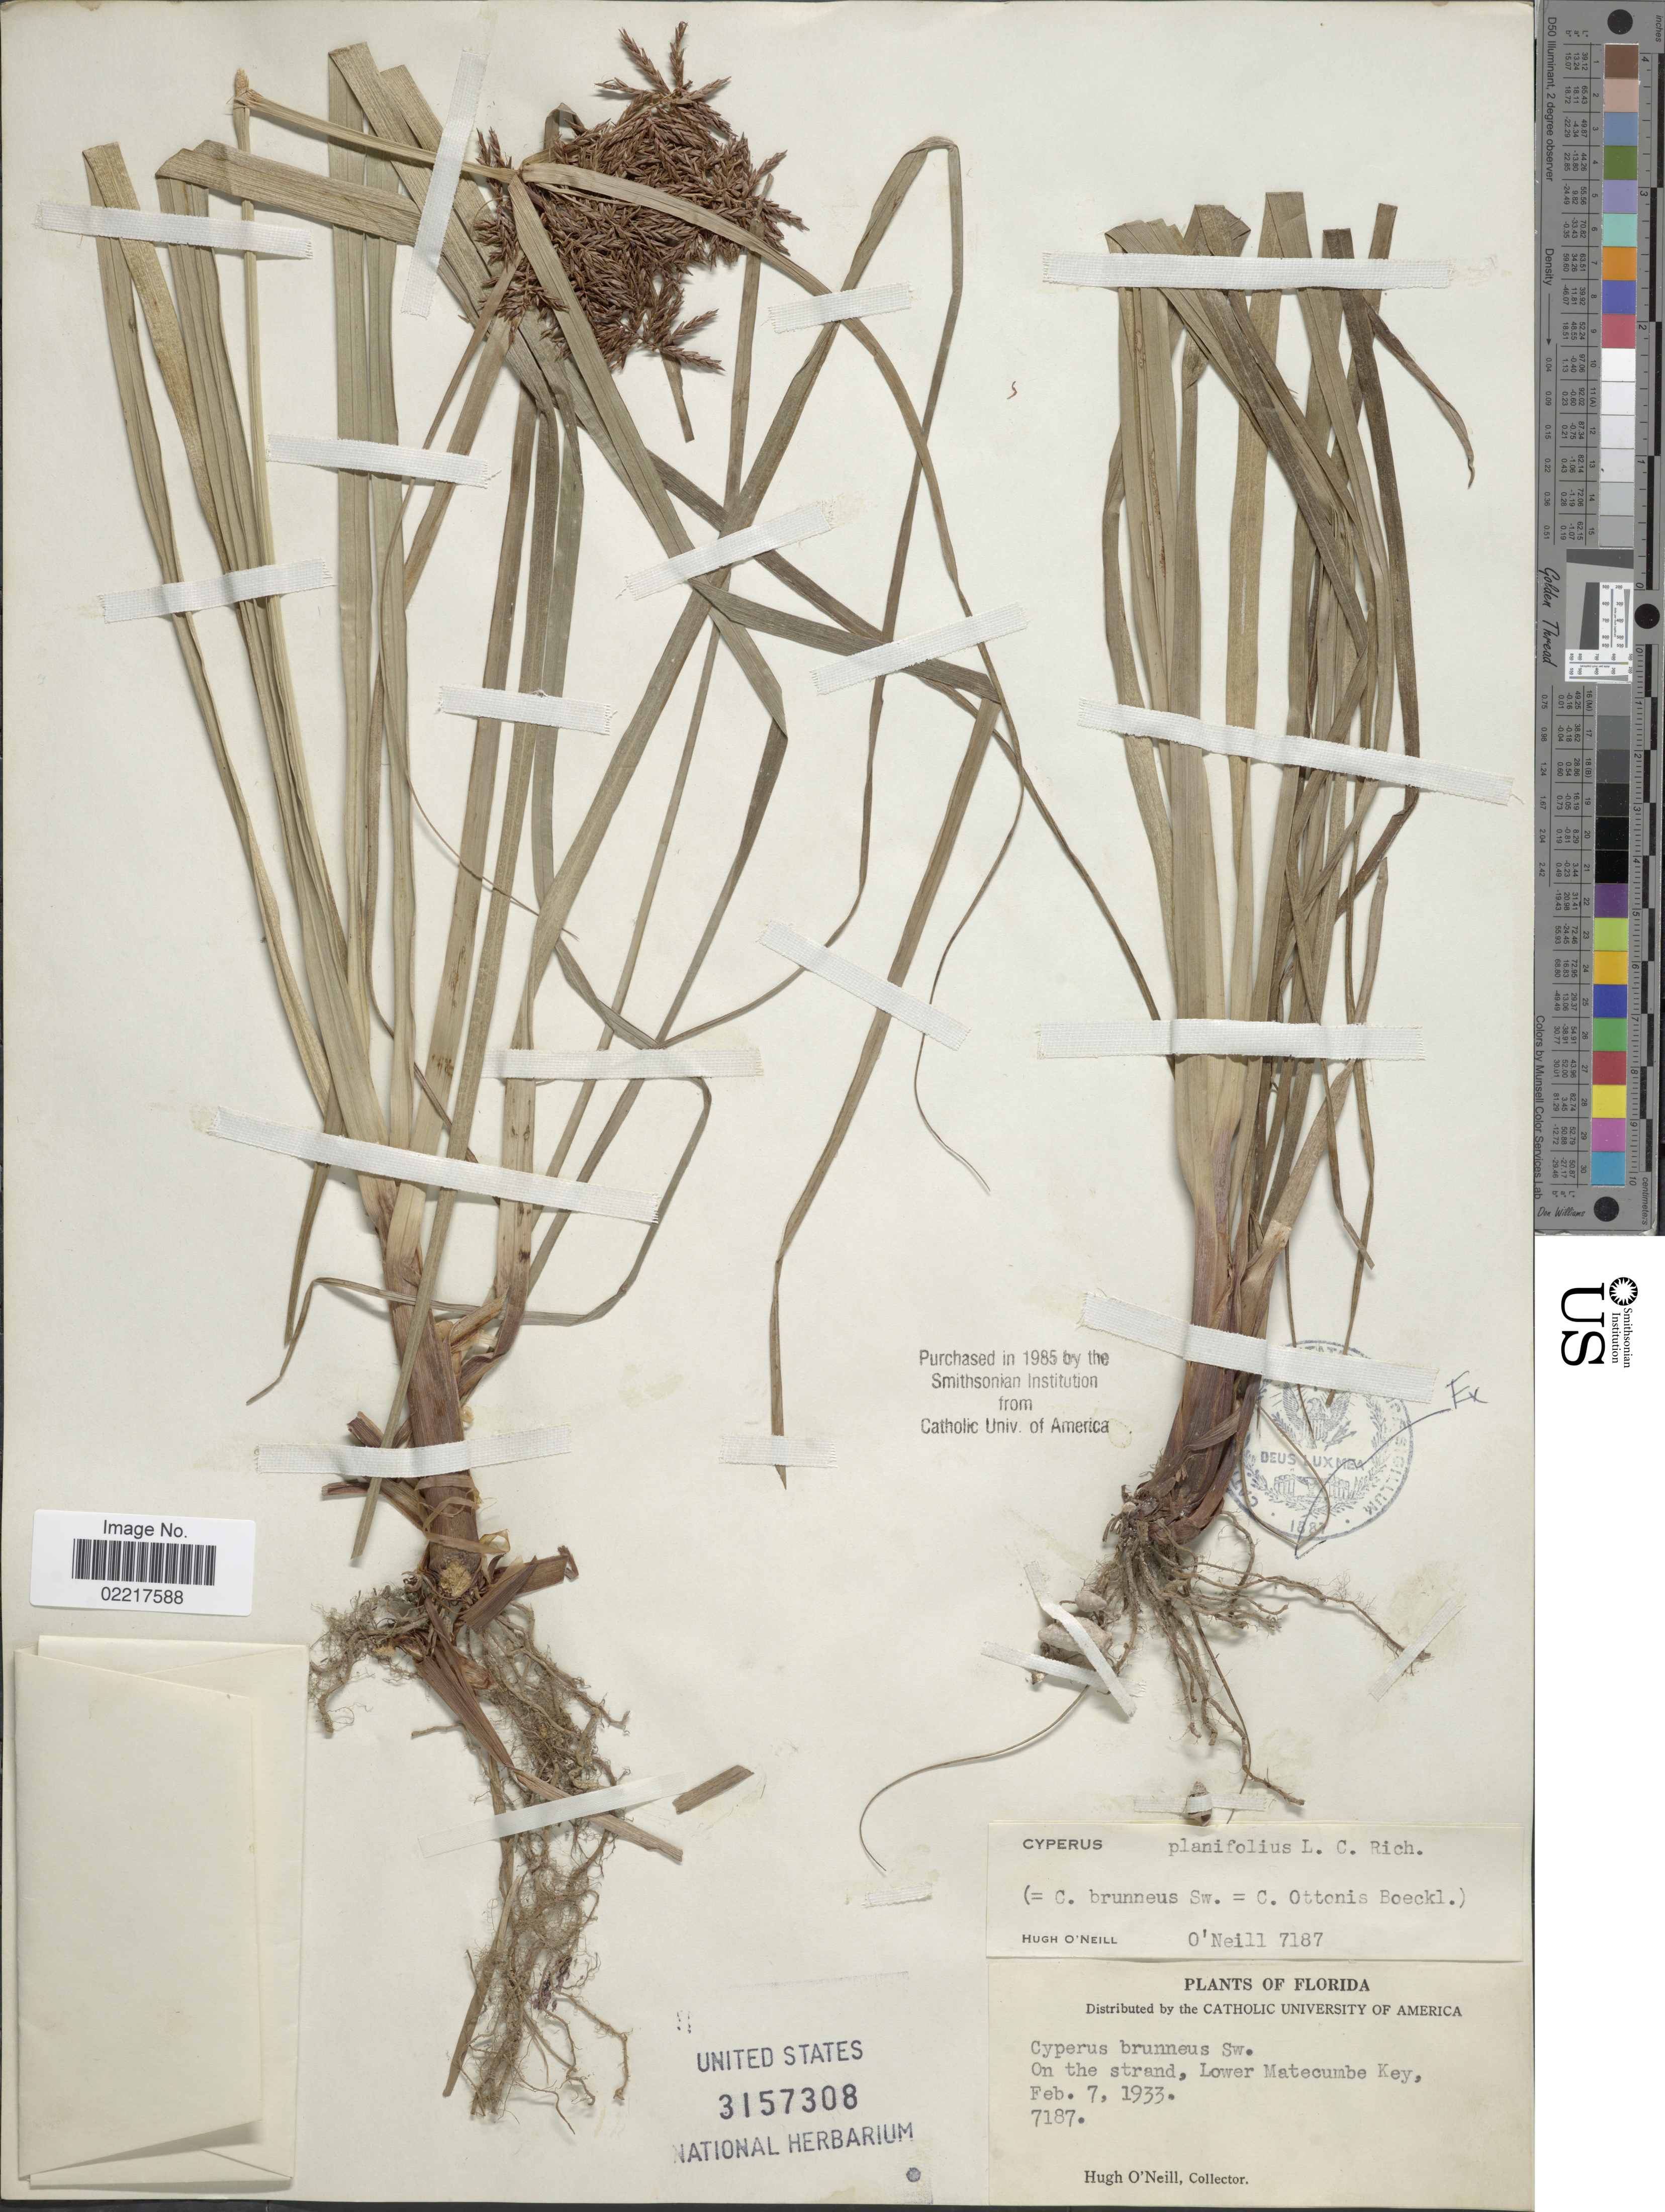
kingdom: Plantae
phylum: Tracheophyta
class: Liliopsida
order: Poales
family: Cyperaceae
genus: Cyperus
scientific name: Cyperus planifolius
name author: Rich.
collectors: H. O'Neill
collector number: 7187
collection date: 1933-02-07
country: United States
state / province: Florida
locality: On the strand, Lower Matecumbe Key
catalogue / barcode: US 3157308